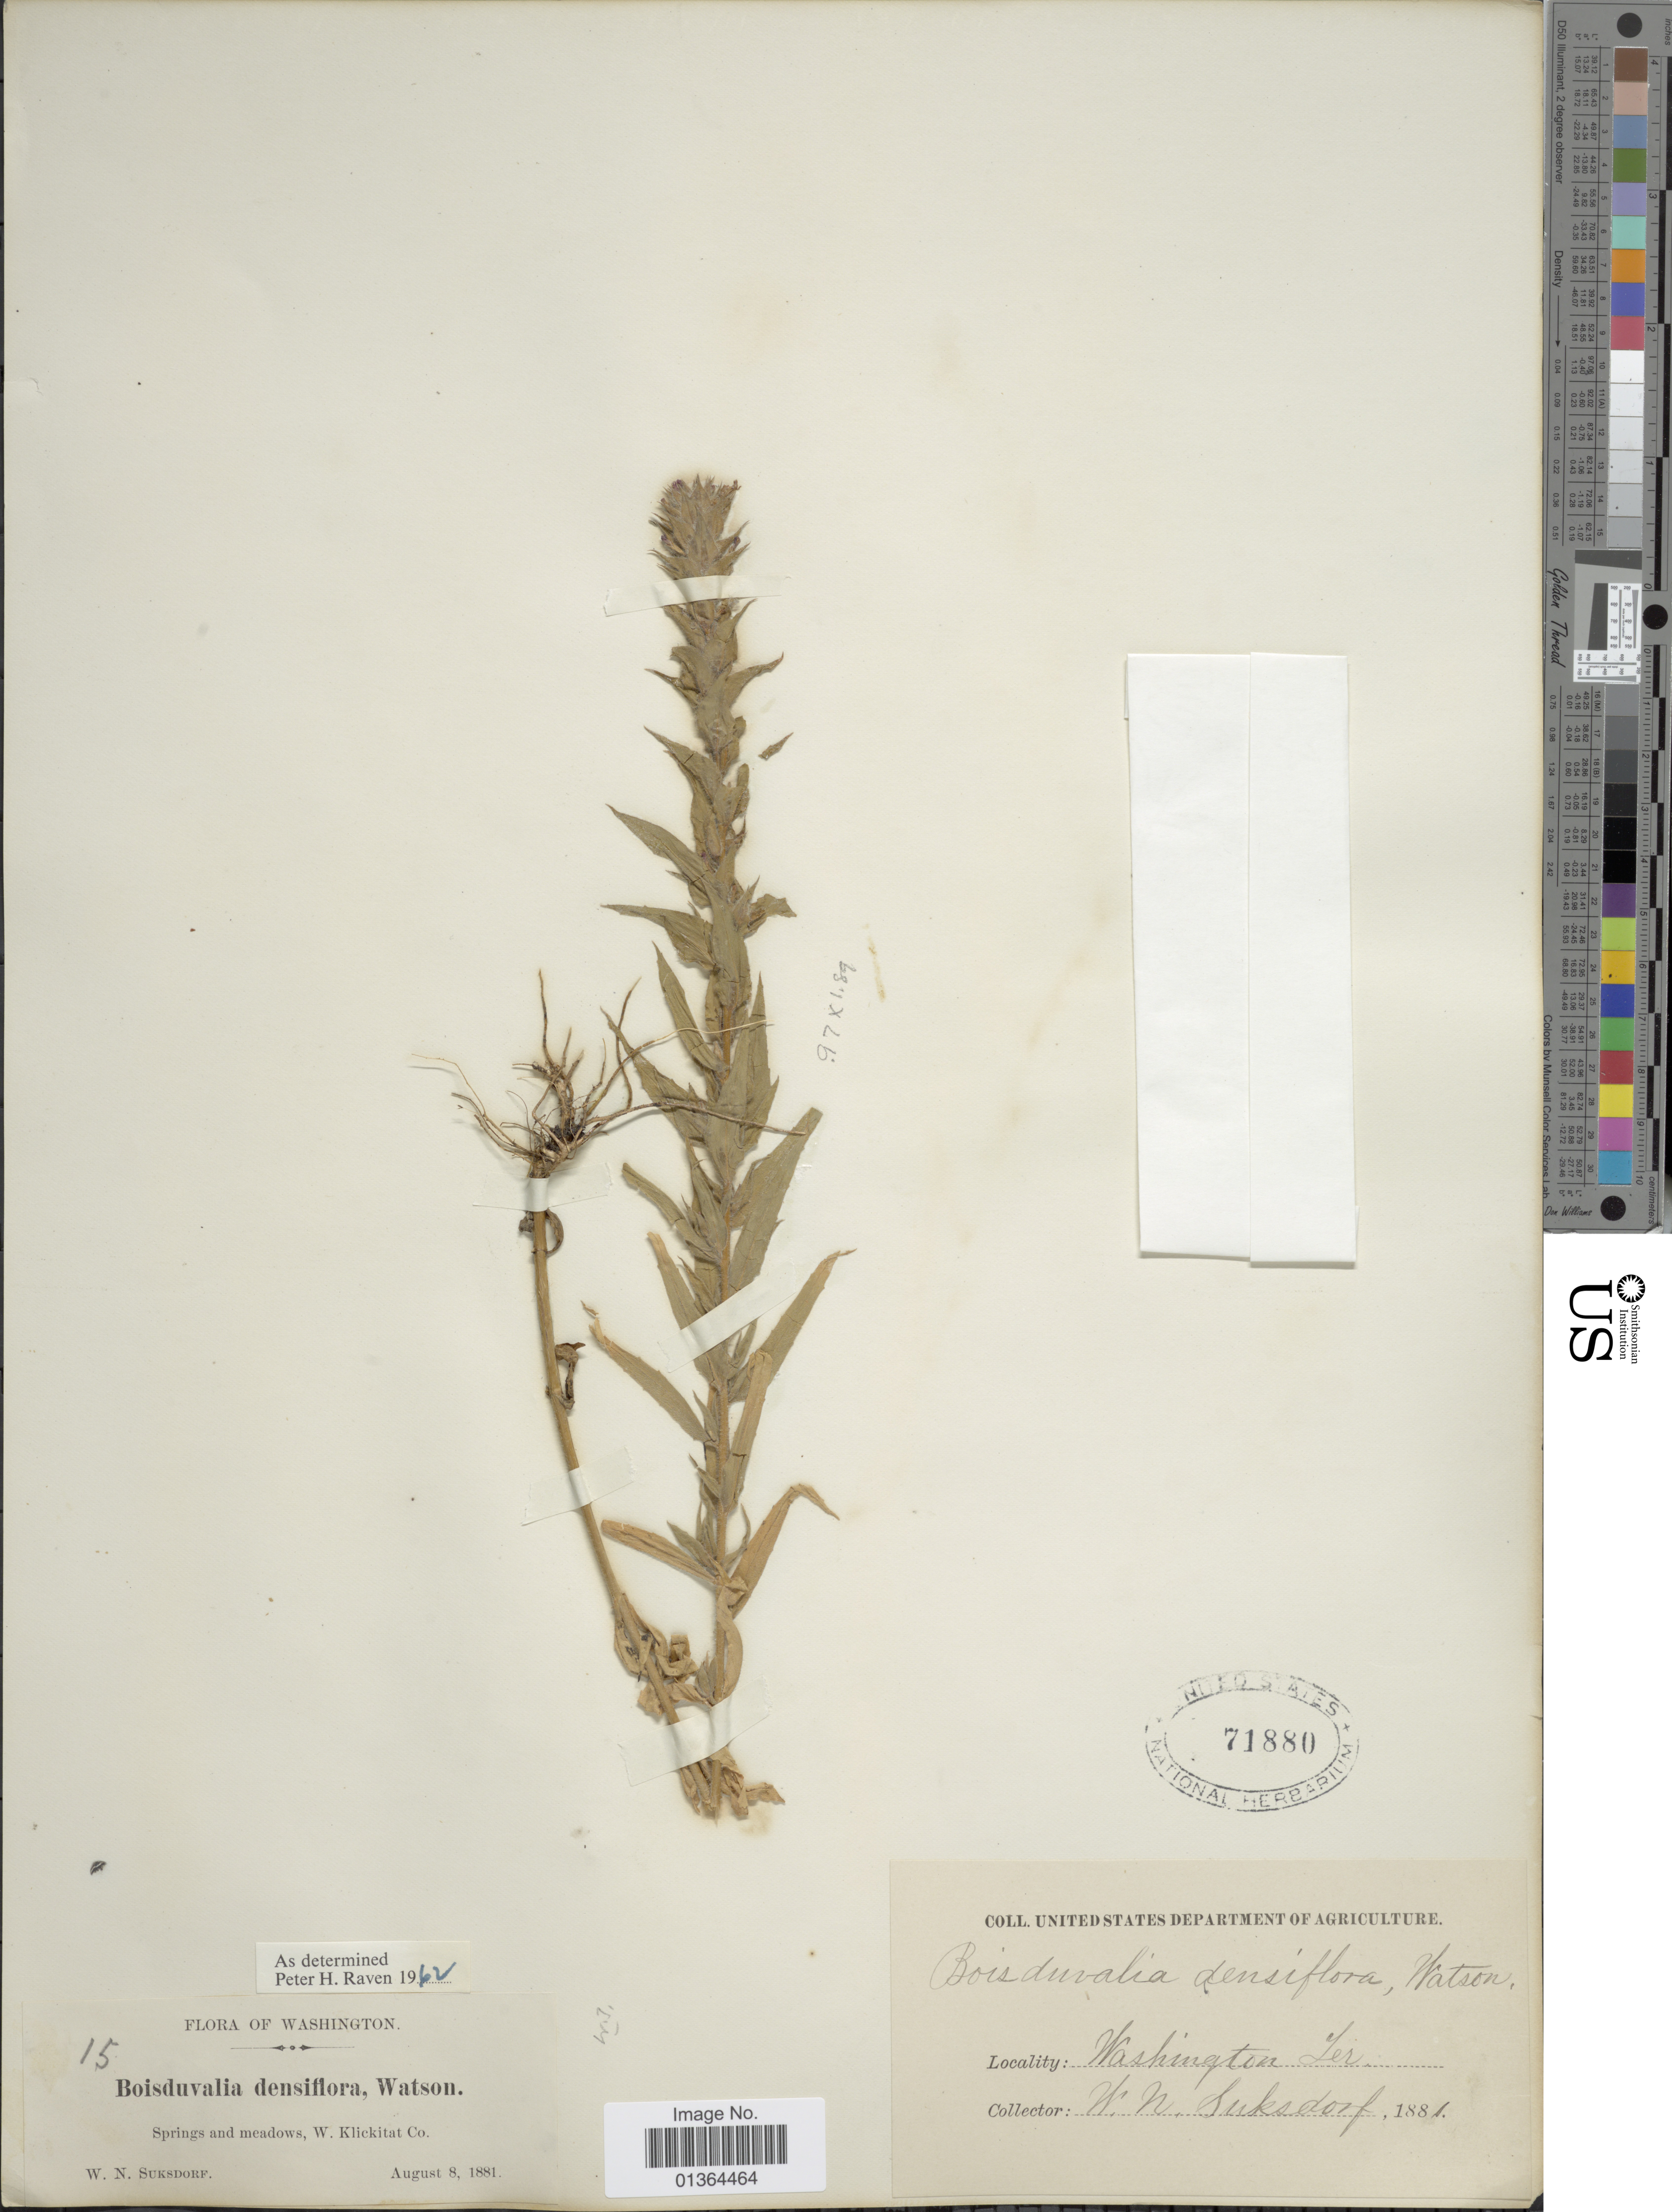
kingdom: Plantae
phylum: Tracheophyta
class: Magnoliopsida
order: Myrtales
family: Onagraceae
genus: Epilobium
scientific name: Epilobium densiflorum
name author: (Lindl.) Hoch & P.H. Raven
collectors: W. N. Suksdorf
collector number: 15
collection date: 1881-08-08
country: United States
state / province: Washington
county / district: Klickitat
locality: W. Klickitat Co.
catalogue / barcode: US 71880